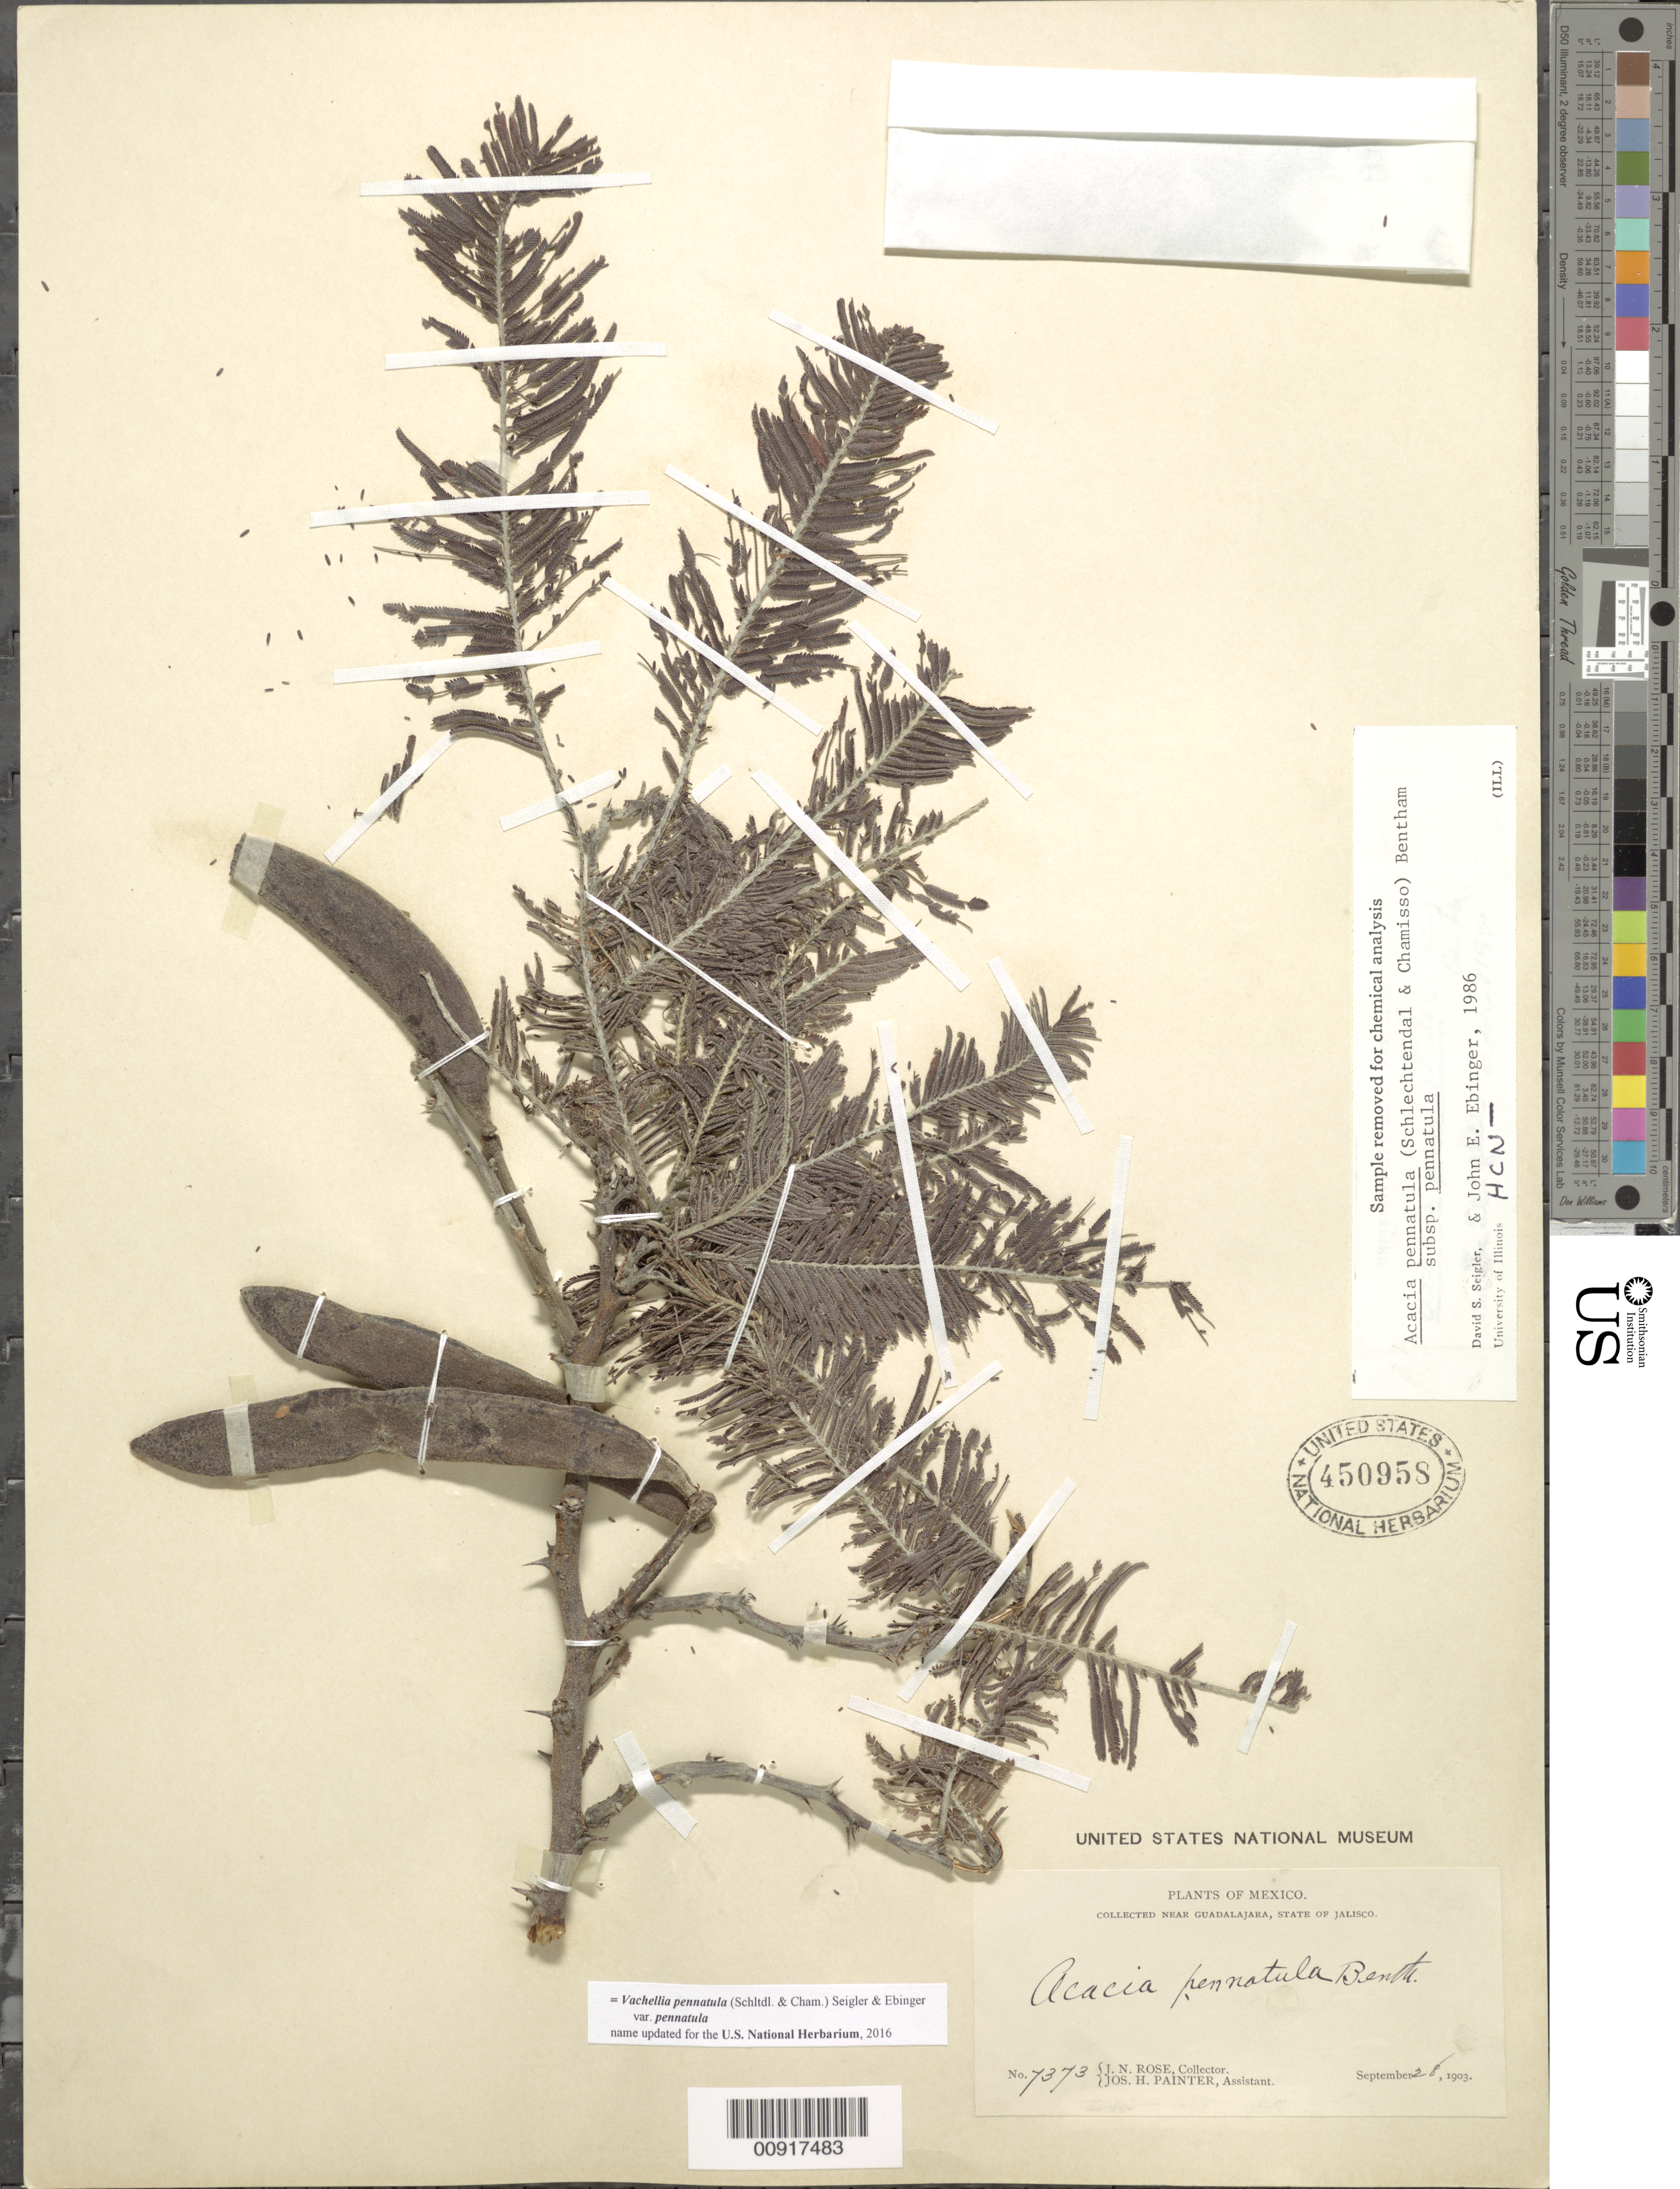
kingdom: Plantae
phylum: Tracheophyta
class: Magnoliopsida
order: Fabales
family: Fabaceae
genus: Vachellia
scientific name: Vachellia pennatula var. pennatula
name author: (Schltdl. & Cham.) Seigler & Ebinger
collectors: J. N. Rose & J. H. Painter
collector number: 7373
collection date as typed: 28 Sep 1903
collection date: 1903-09-28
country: Mexico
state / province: Jalisco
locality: Near Guadalajara, State of Jalisco.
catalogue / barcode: US 450958